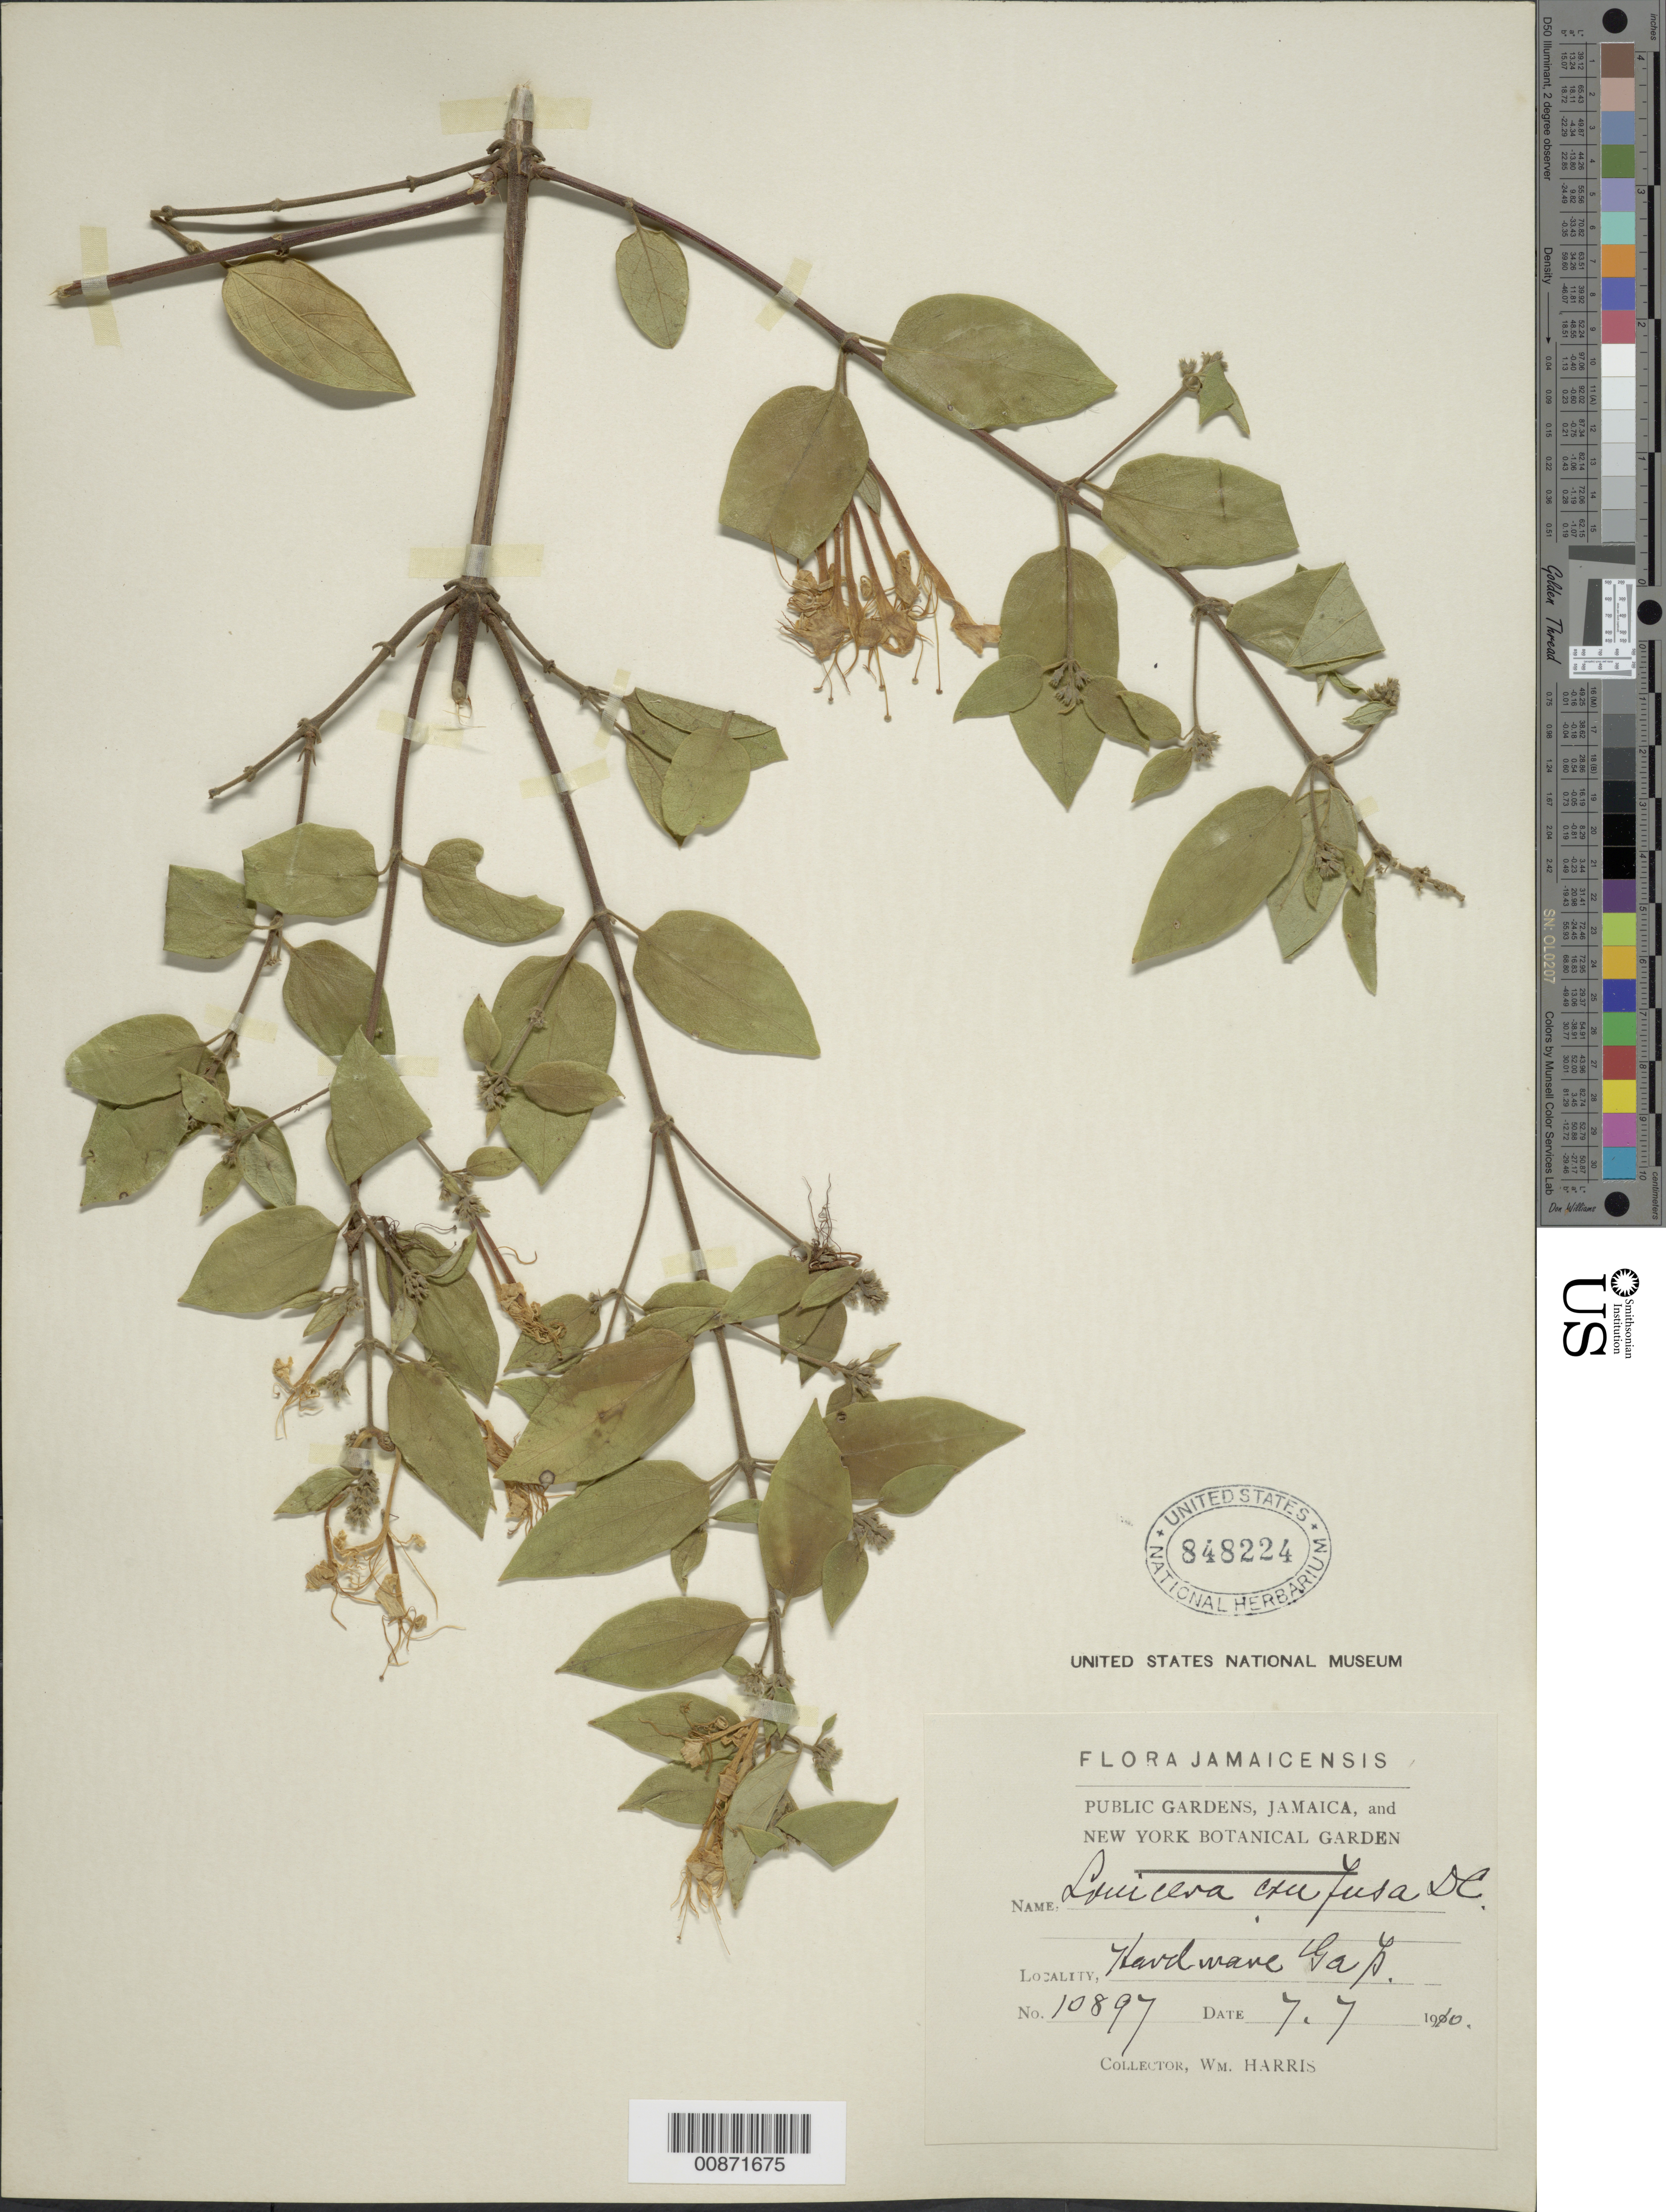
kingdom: Plantae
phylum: Tracheophyta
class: Magnoliopsida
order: Dipsacales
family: Caprifoliaceae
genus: Lonicera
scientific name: Lonicera confusa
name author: DC.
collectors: W. Harris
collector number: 10897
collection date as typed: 07 Jul 1910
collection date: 1910-07-07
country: Jamaica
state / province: Saint Andrew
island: Jamaica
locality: Hardware Gap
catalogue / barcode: US 848224